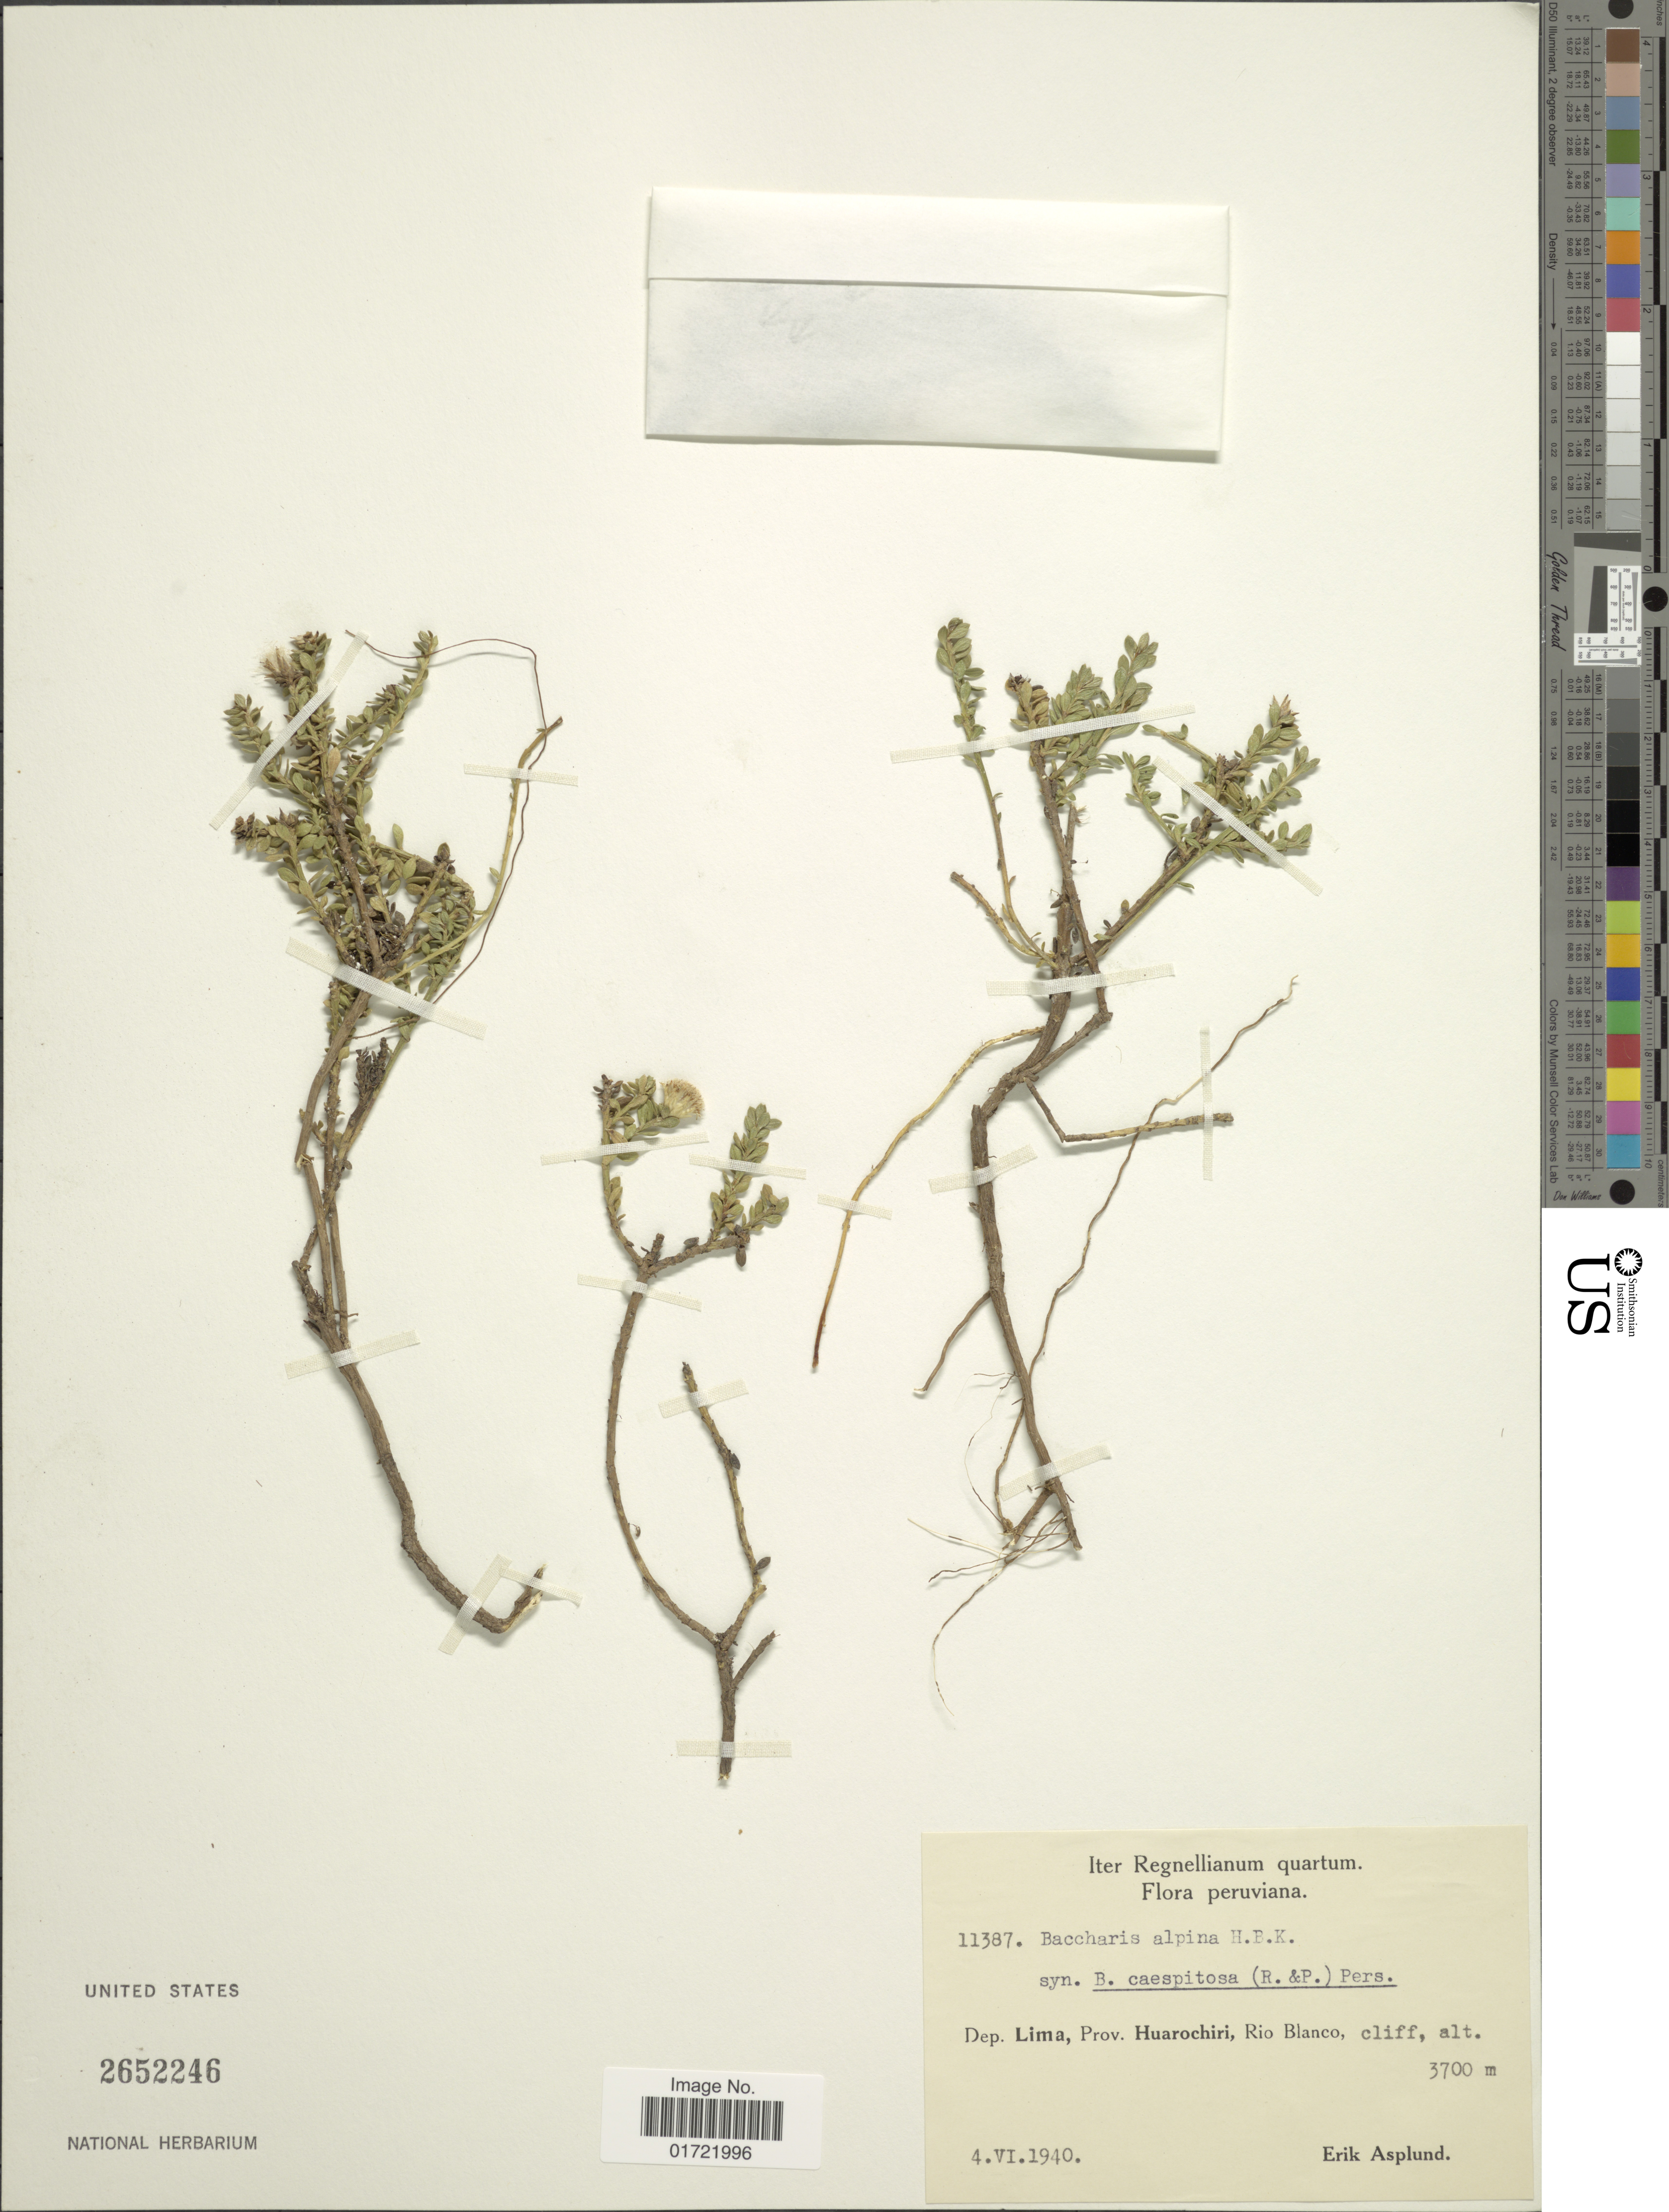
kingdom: Plantae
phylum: Tracheophyta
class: Magnoliopsida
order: Asterales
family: Asteraceae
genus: Baccharis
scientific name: Baccharis caespitosa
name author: (Ruiz & Pav.) Pers.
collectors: E. Asplund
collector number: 11387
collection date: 1940-06-04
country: Peru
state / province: Lima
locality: Prov. Huarochiri, Rio Blanco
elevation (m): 3700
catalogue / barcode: US 2652246